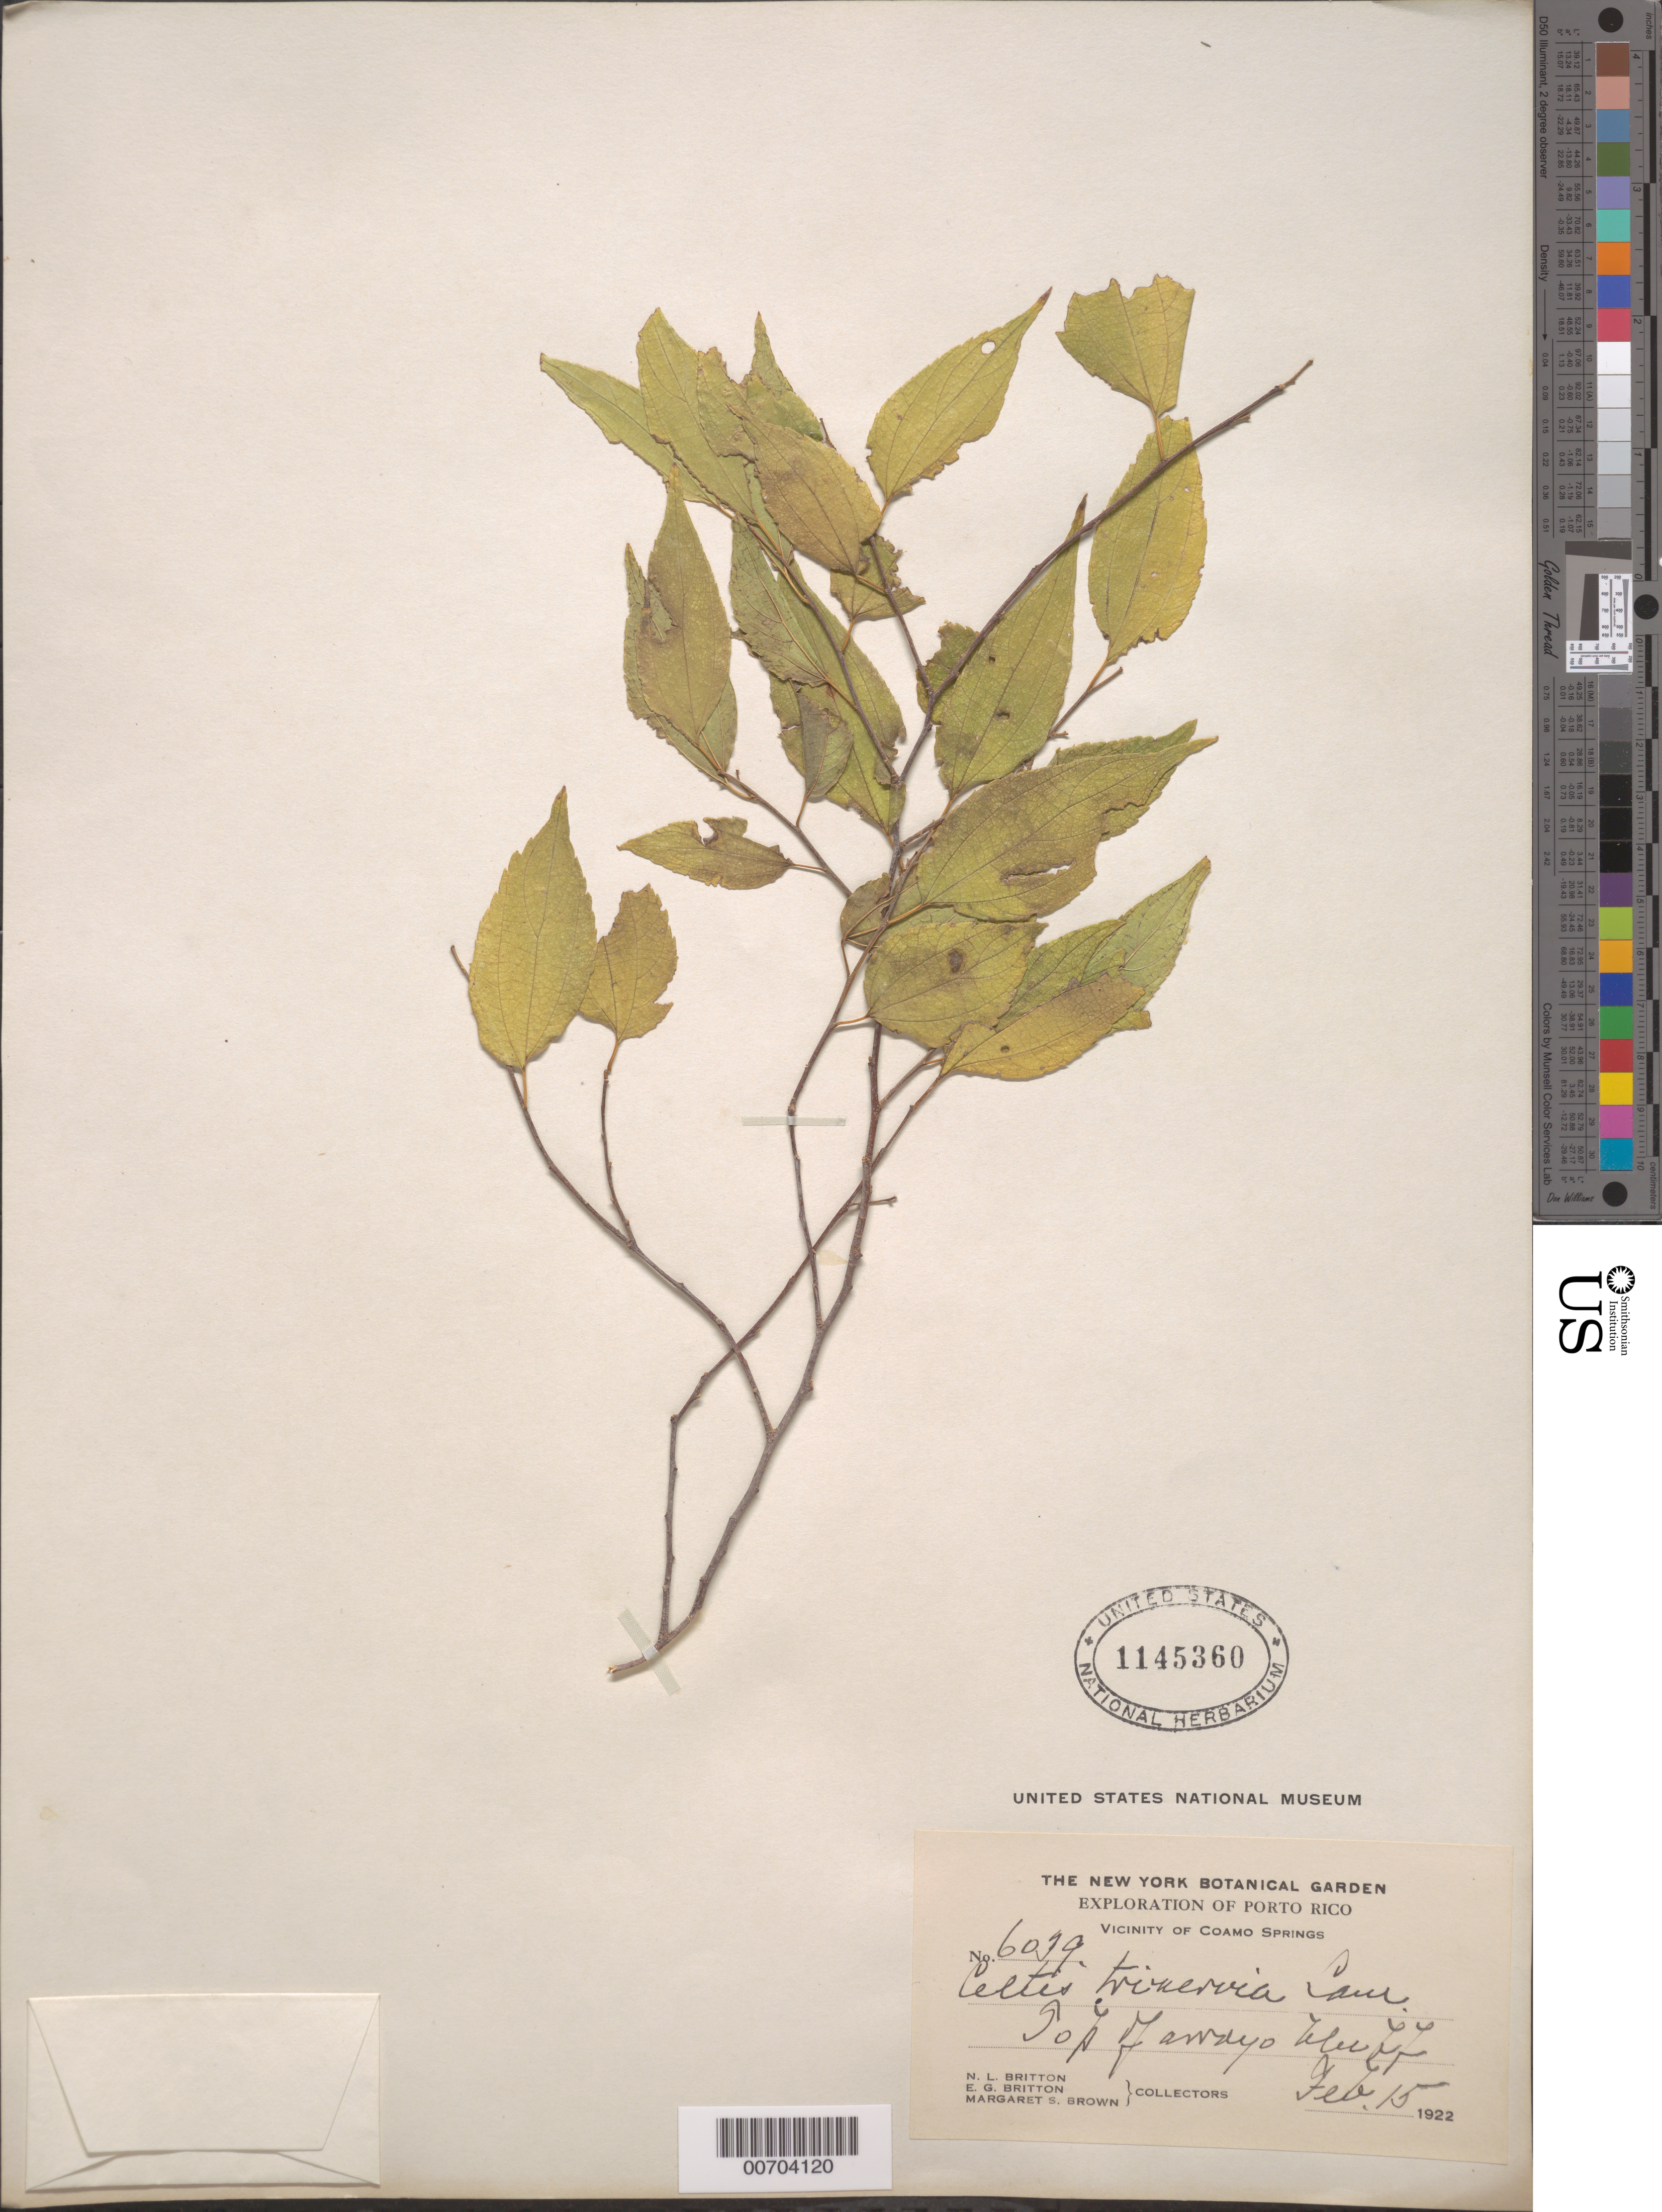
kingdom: Plantae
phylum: Tracheophyta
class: Magnoliopsida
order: Rosales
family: Cannabaceae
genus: Celtis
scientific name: Celtis trinervia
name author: Lam.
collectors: N. Britton, E. G. Britton & M. S. Brown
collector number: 6039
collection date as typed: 15 Feb 1922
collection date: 1922-02-15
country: Puerto Rico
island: Greater Antilles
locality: Coamo Springs, vic of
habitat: Top Jarrayo Bluff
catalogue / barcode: US 1145360